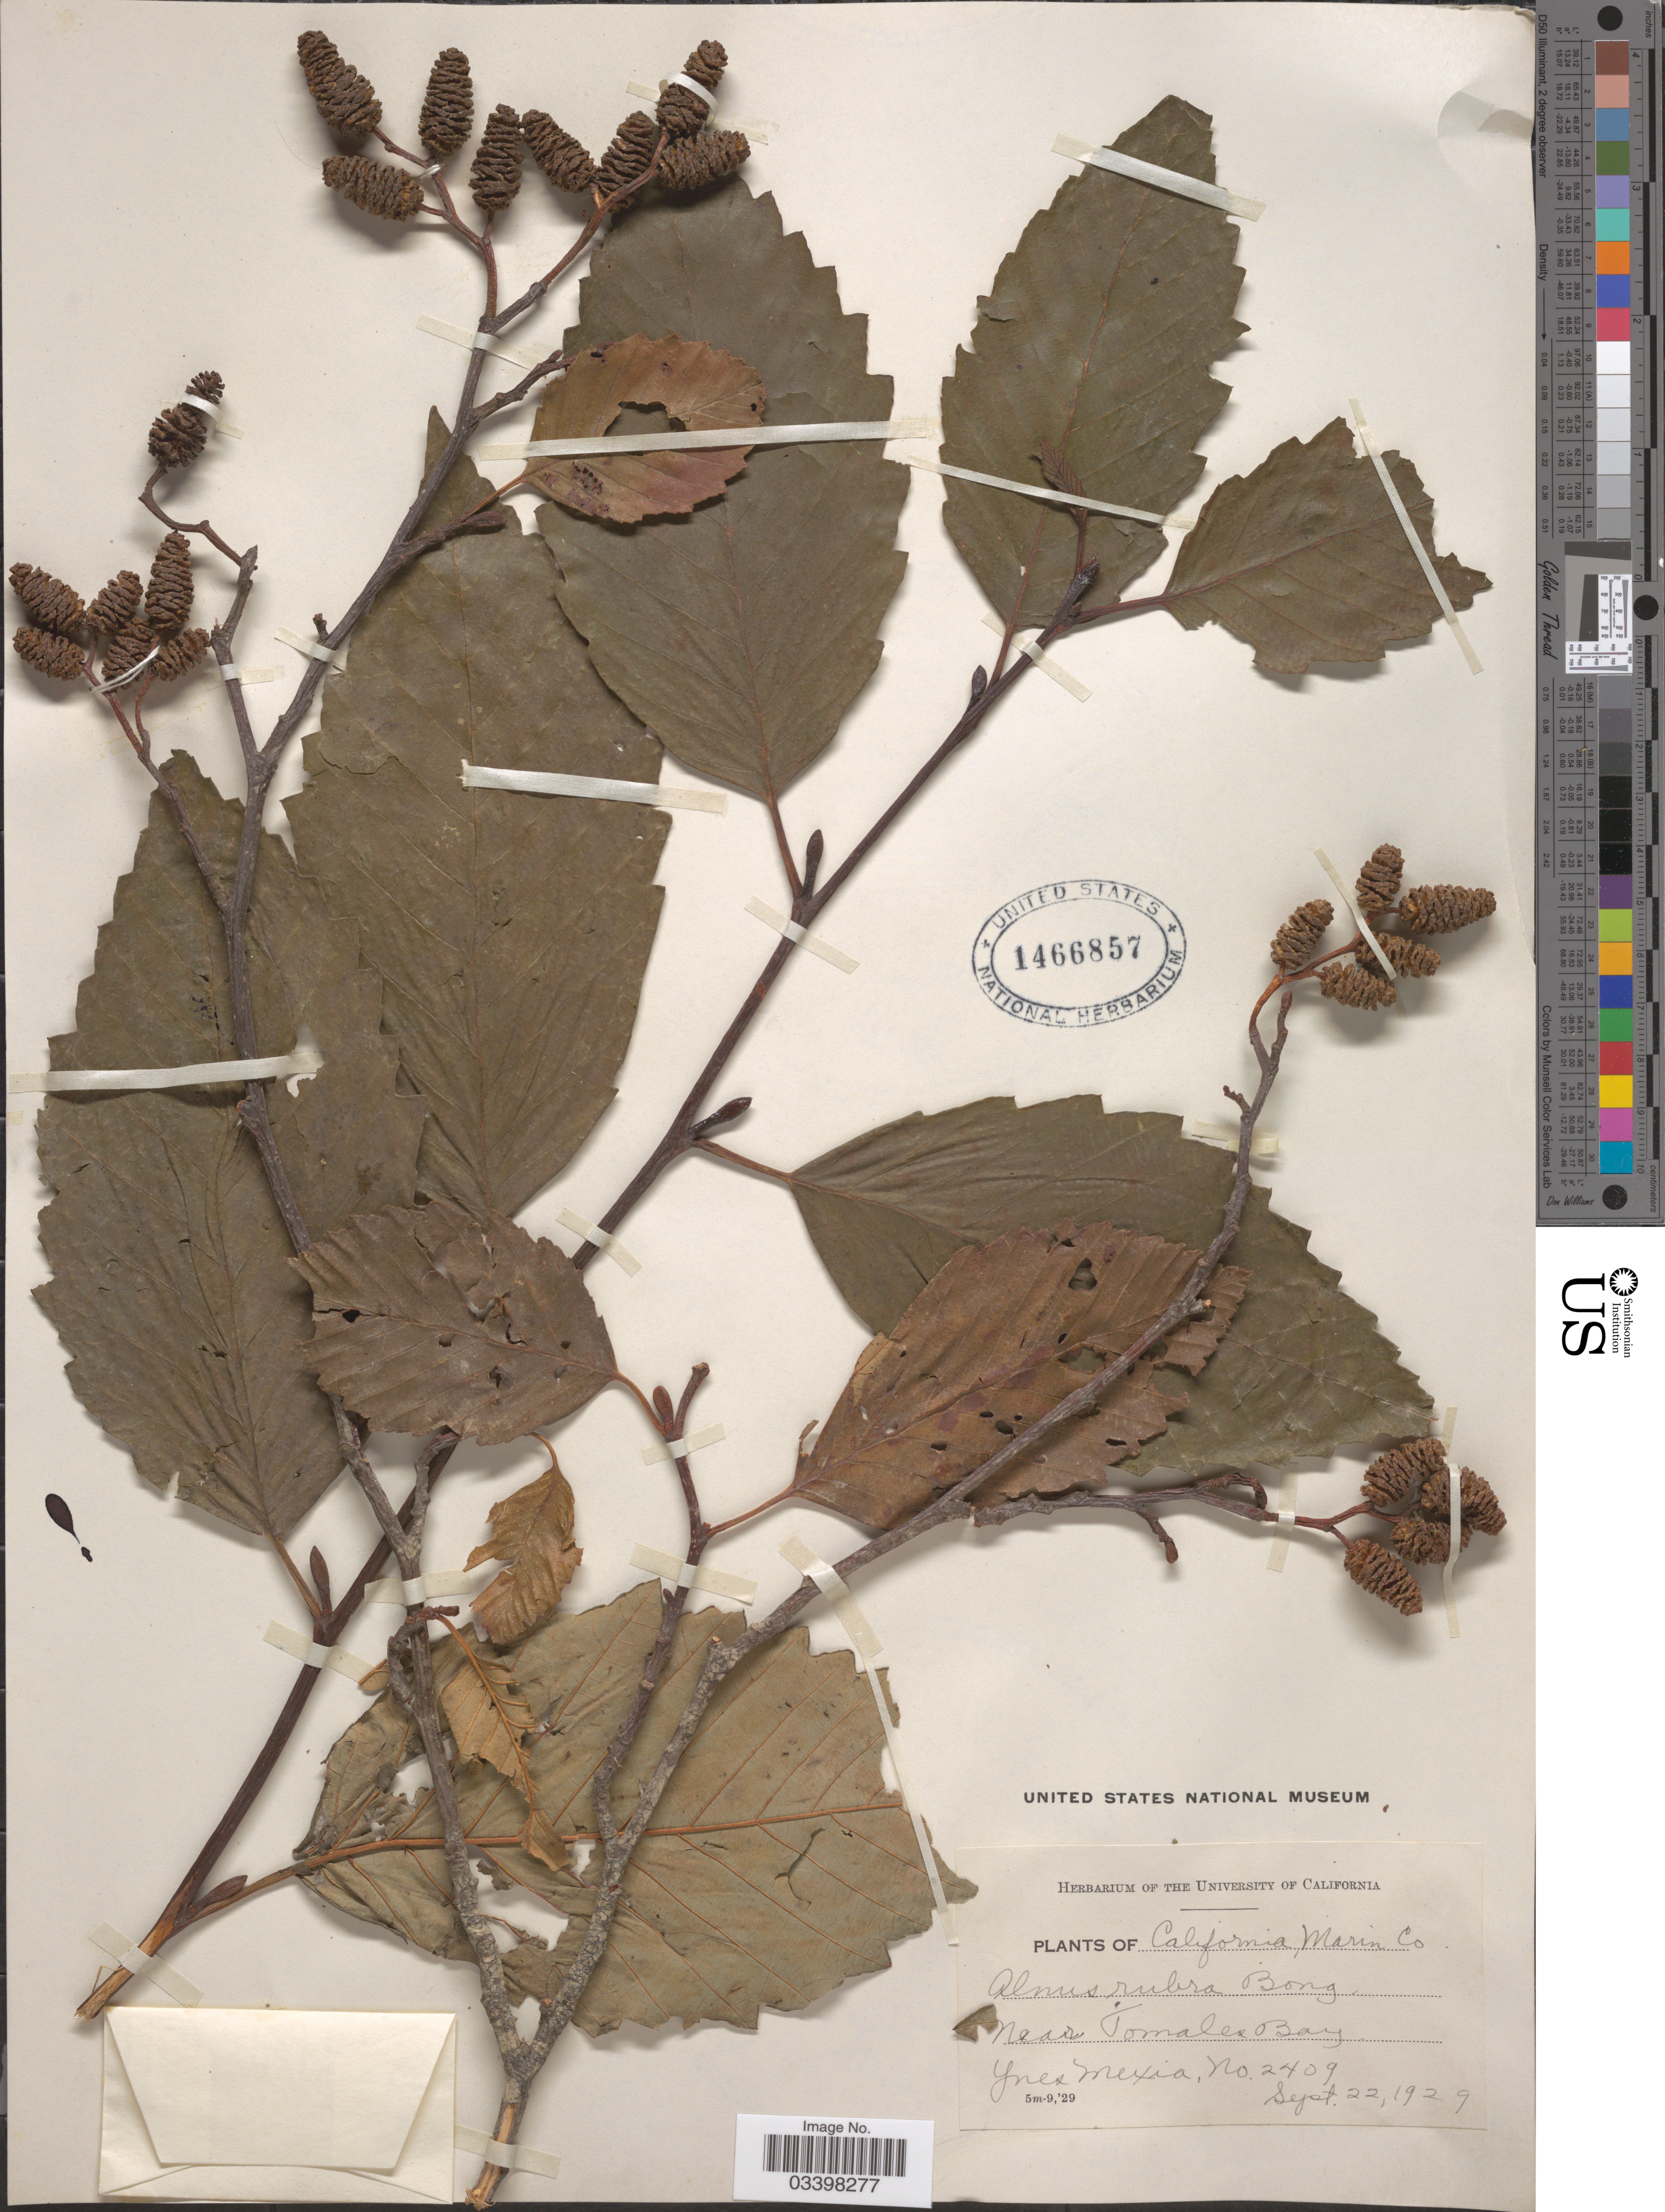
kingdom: Plantae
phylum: Tracheophyta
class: Magnoliopsida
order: Fagales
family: Betulaceae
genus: Alnus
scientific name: Alnus rubra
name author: Bong.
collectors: Y. Mexia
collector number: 2409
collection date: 1929-09-22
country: United States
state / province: California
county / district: Marin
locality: Marin Co. Near Tomales Bay.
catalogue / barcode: US 1466857